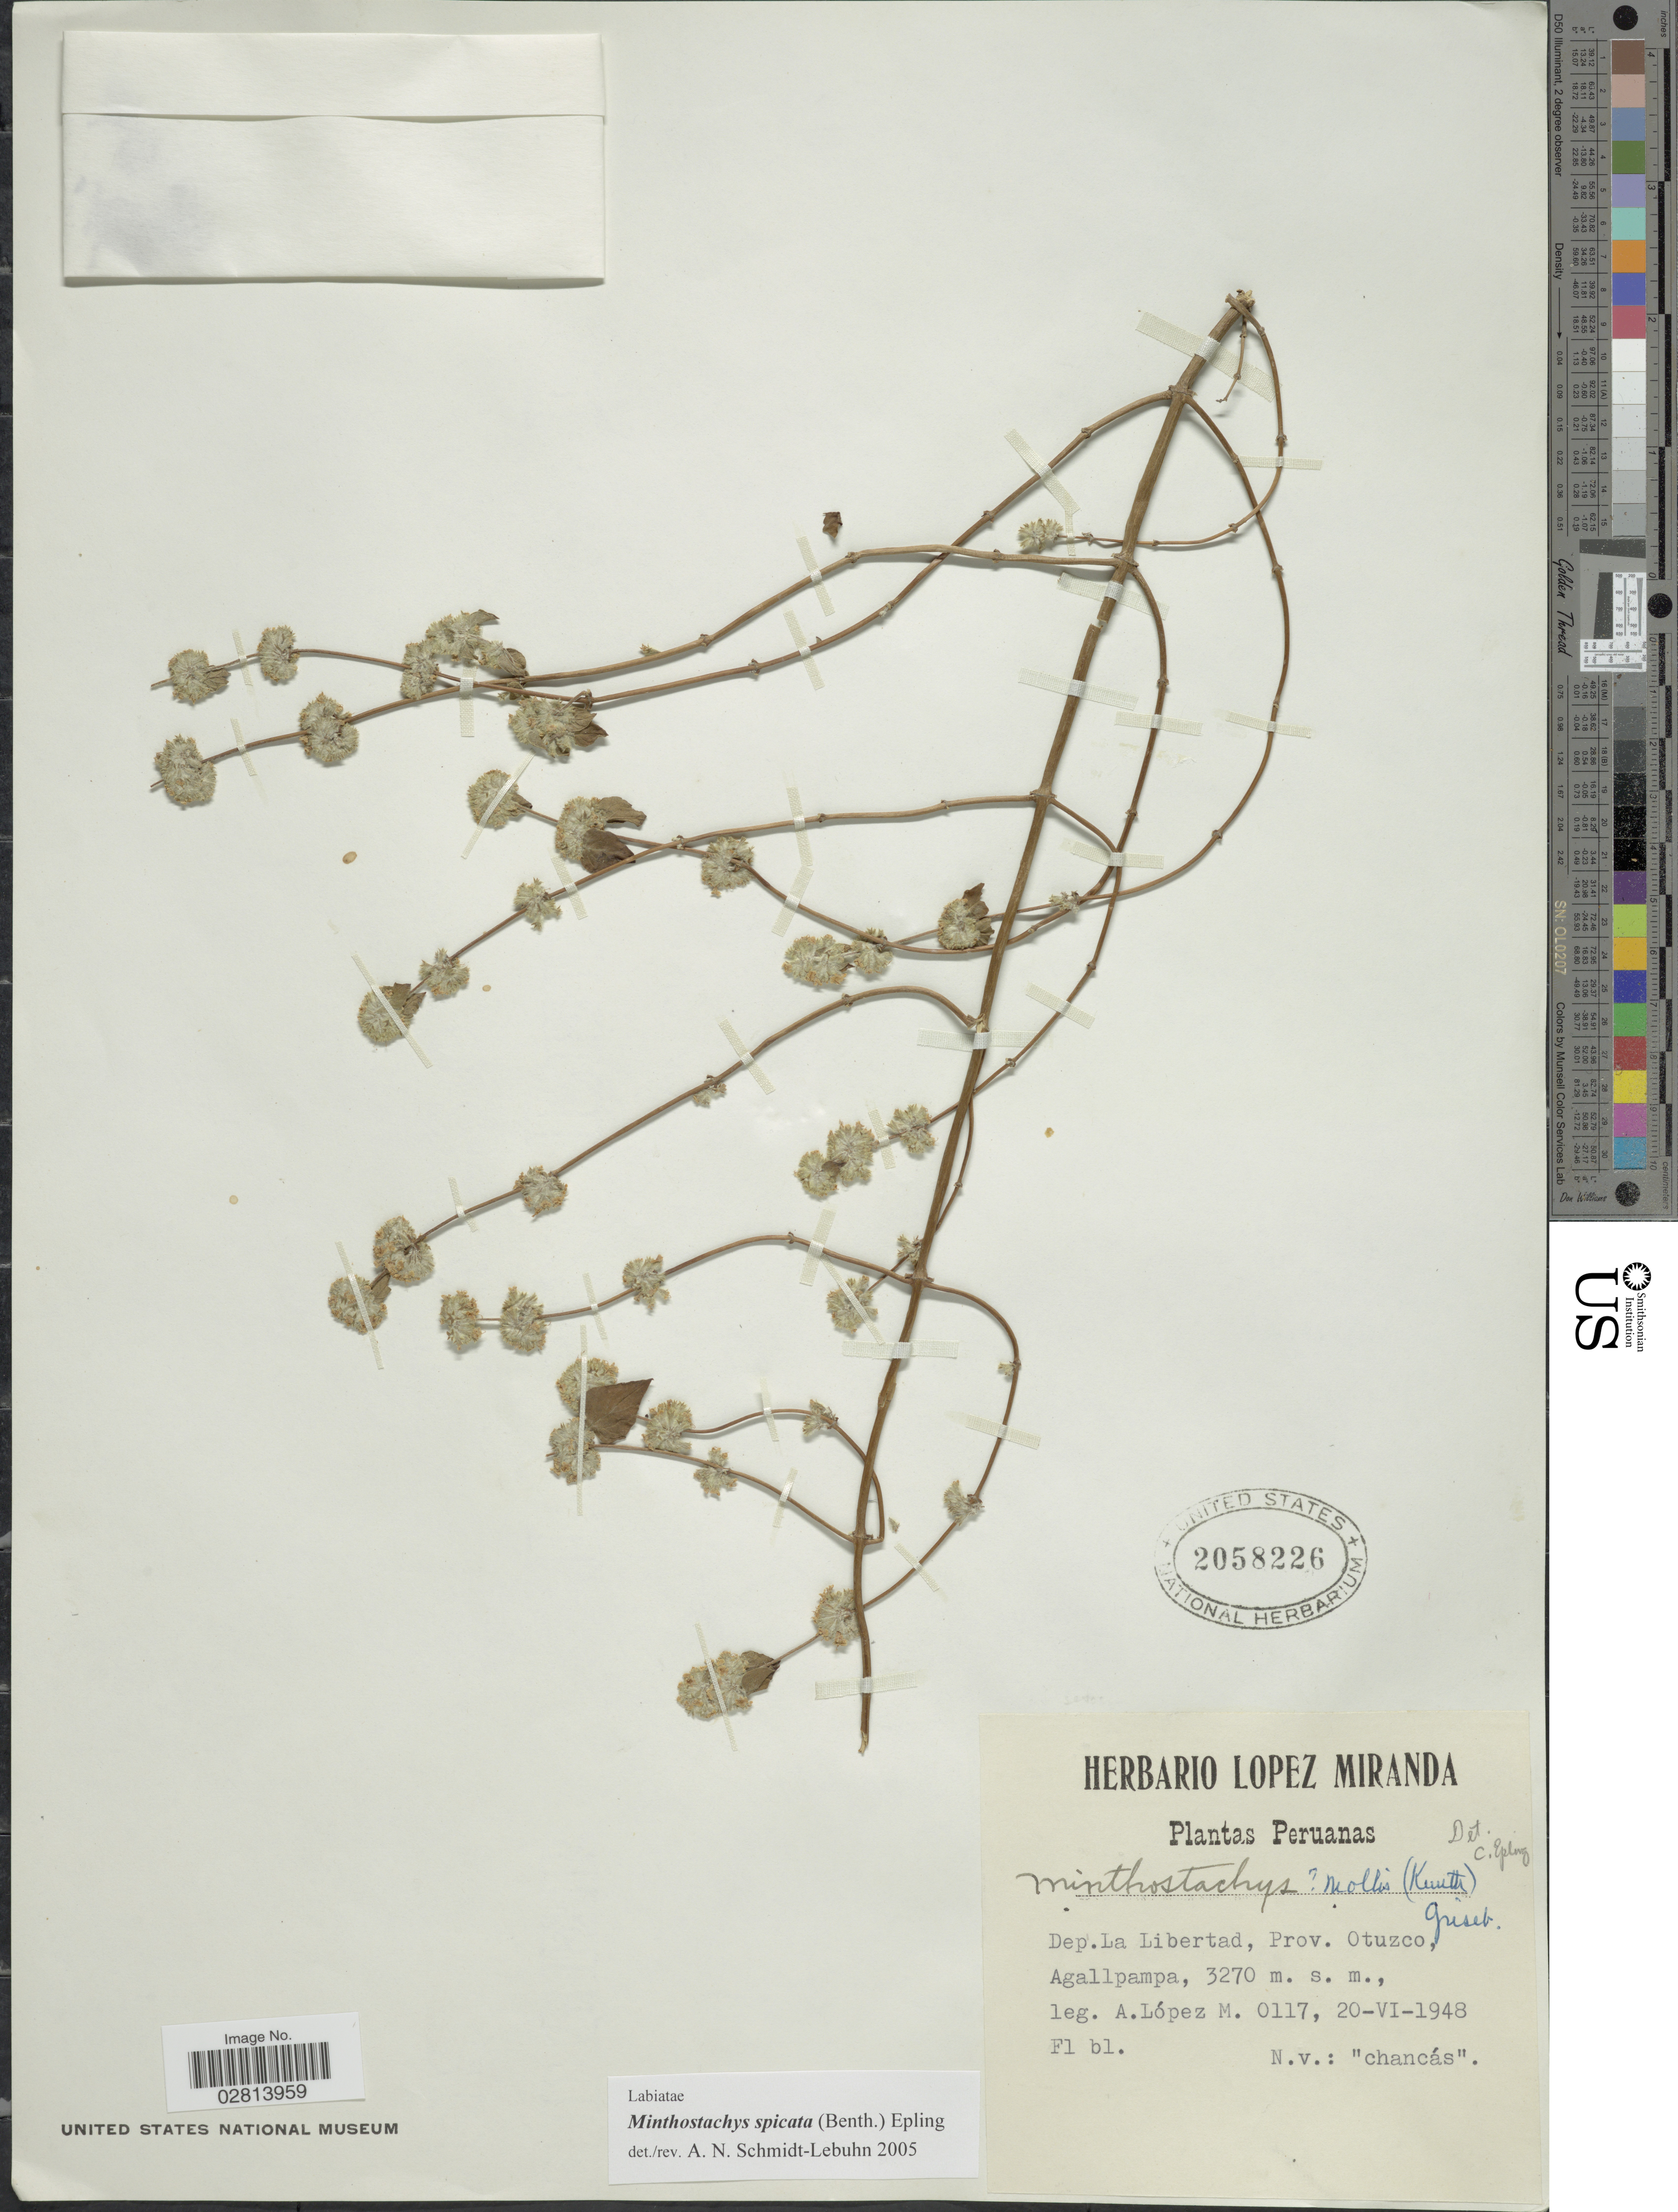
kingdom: Plantae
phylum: Tracheophyta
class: Magnoliopsida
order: Lamiales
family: Lamiaceae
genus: Minthostachys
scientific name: Minthostachys spicata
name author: (Benth.) Epling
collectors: A. López M.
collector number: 0117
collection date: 1948-06-20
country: Peru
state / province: La Libertad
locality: Dep. La Libertad, Prov. Otuzco, Agallpampa.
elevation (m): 3270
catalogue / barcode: US 2058226